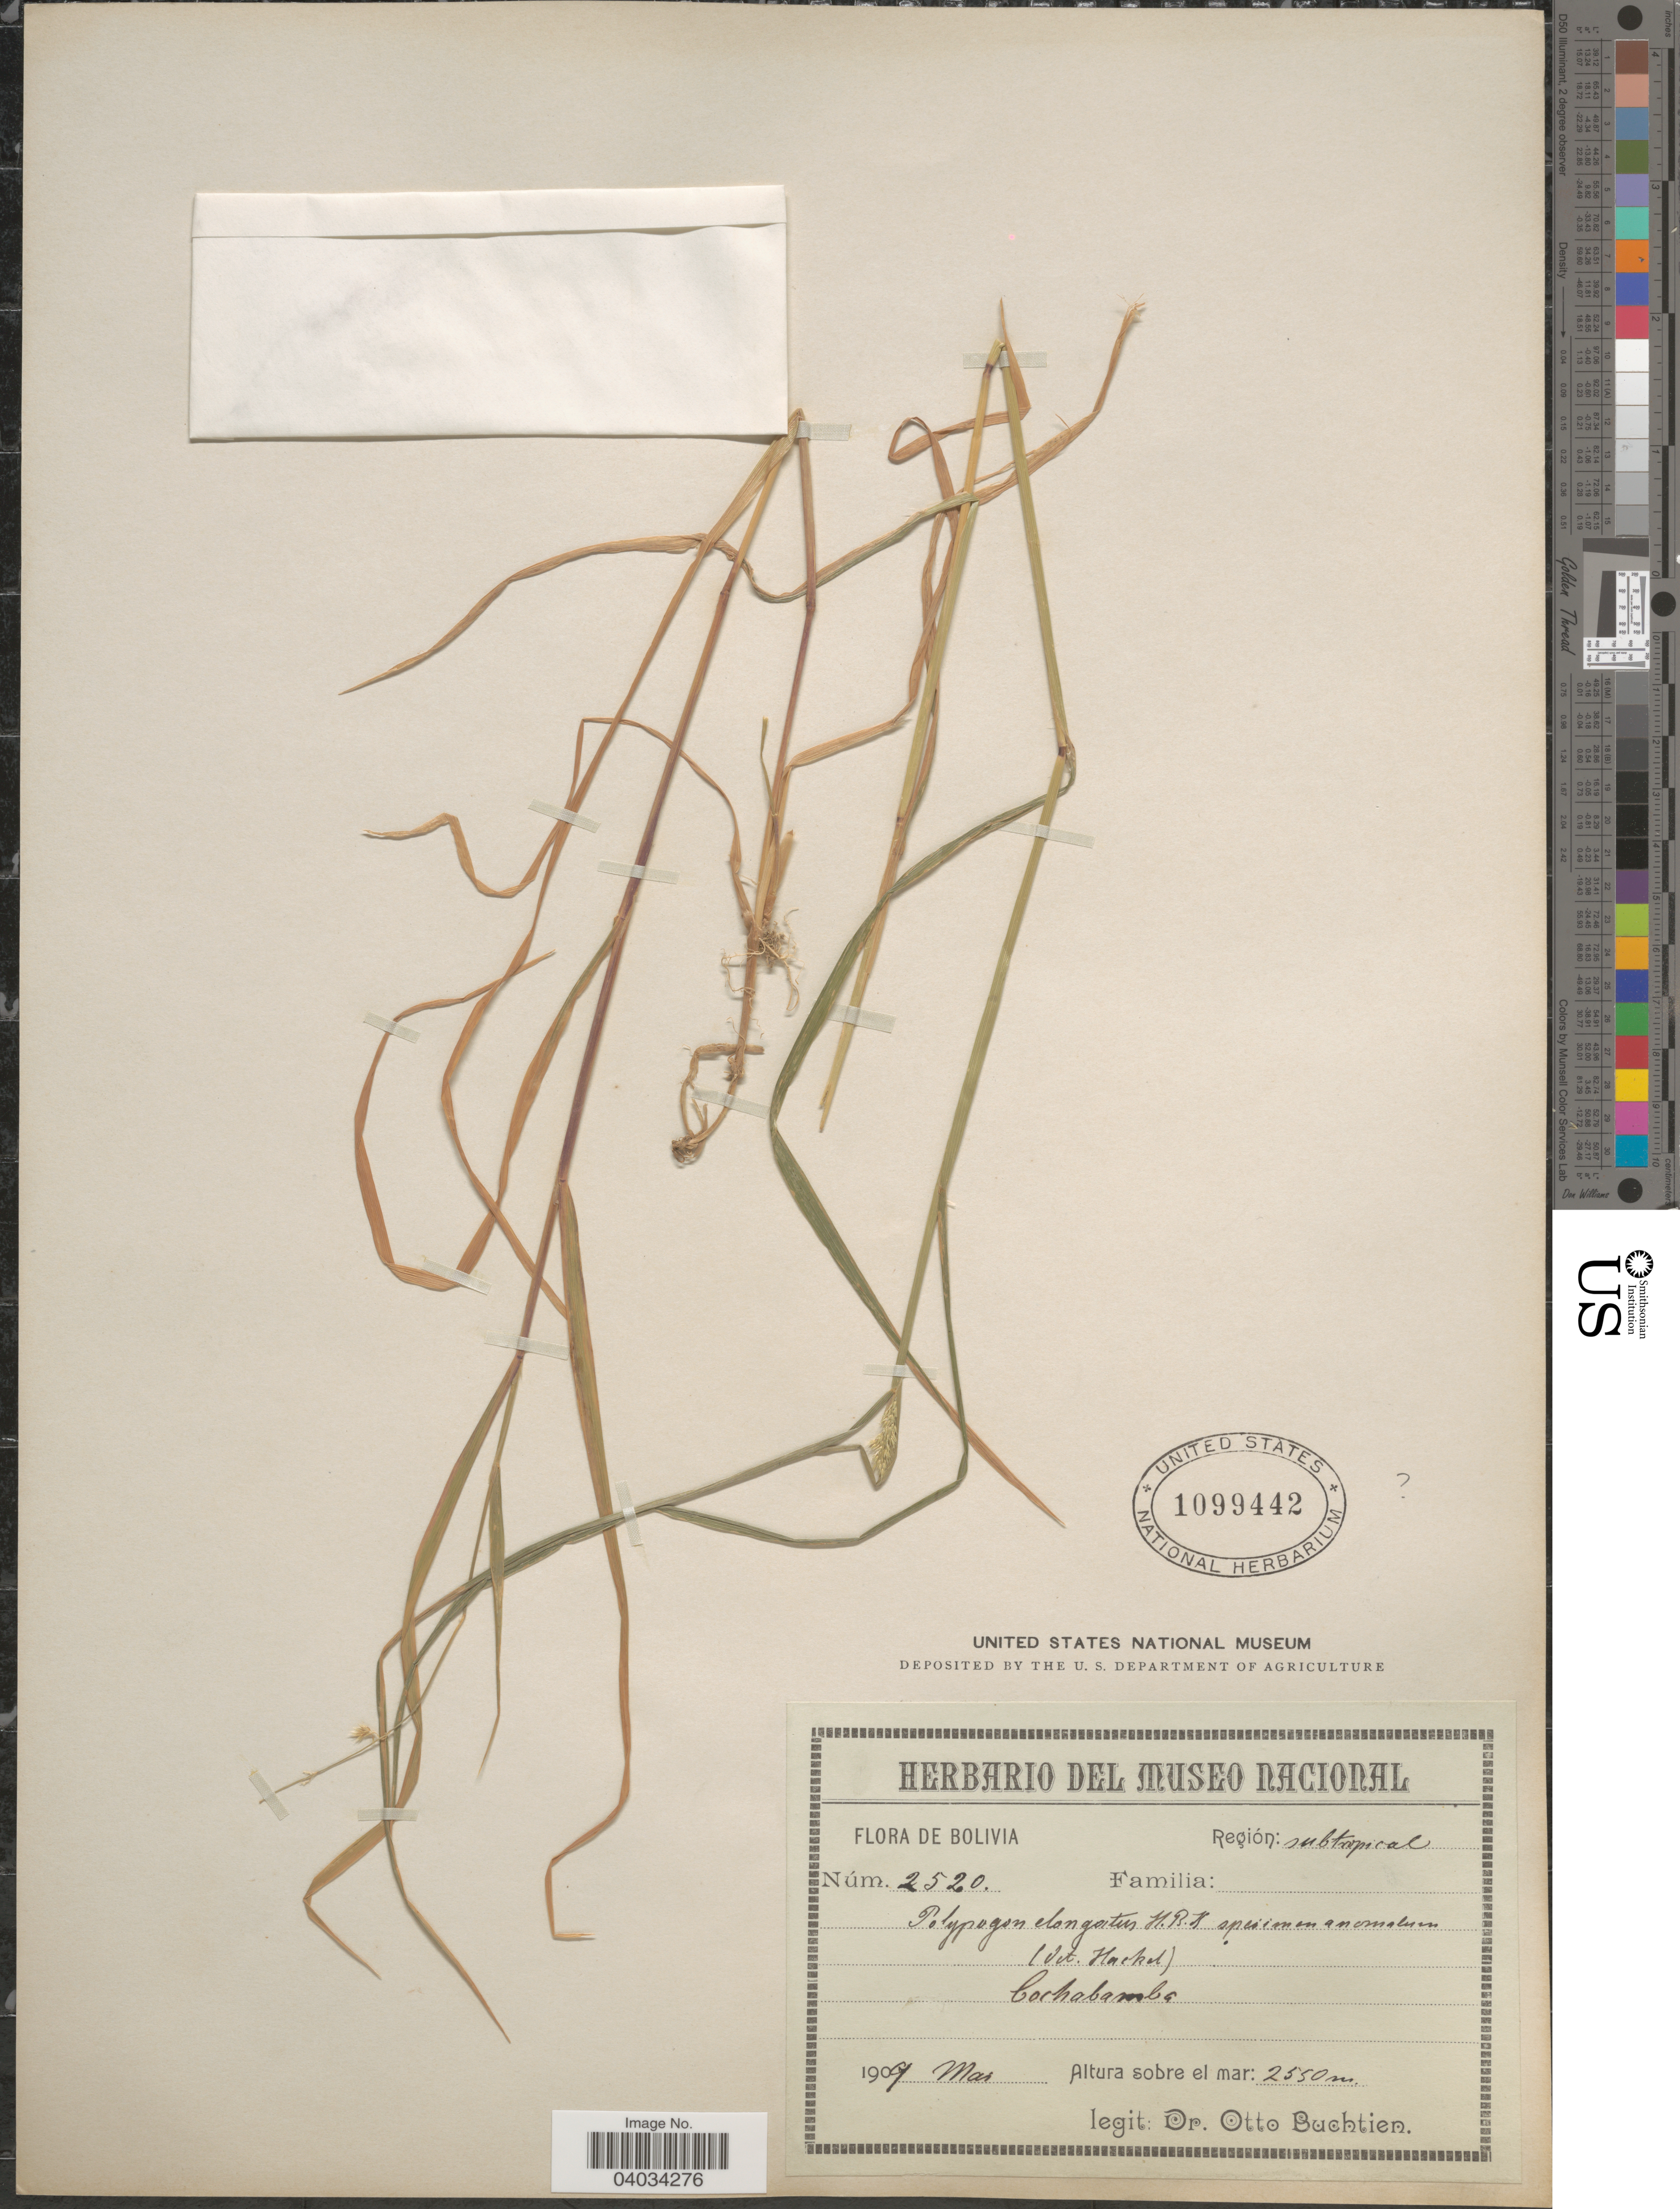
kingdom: Plantae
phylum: Tracheophyta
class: Liliopsida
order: Poales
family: Poaceae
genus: Polypogon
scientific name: Polypogon interruptus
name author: Kunth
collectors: O. Buchtien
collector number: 2520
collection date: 1909-03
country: Bolivia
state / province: Cochabamba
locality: Región: subtropical.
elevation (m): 2550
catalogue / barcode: US 1099442